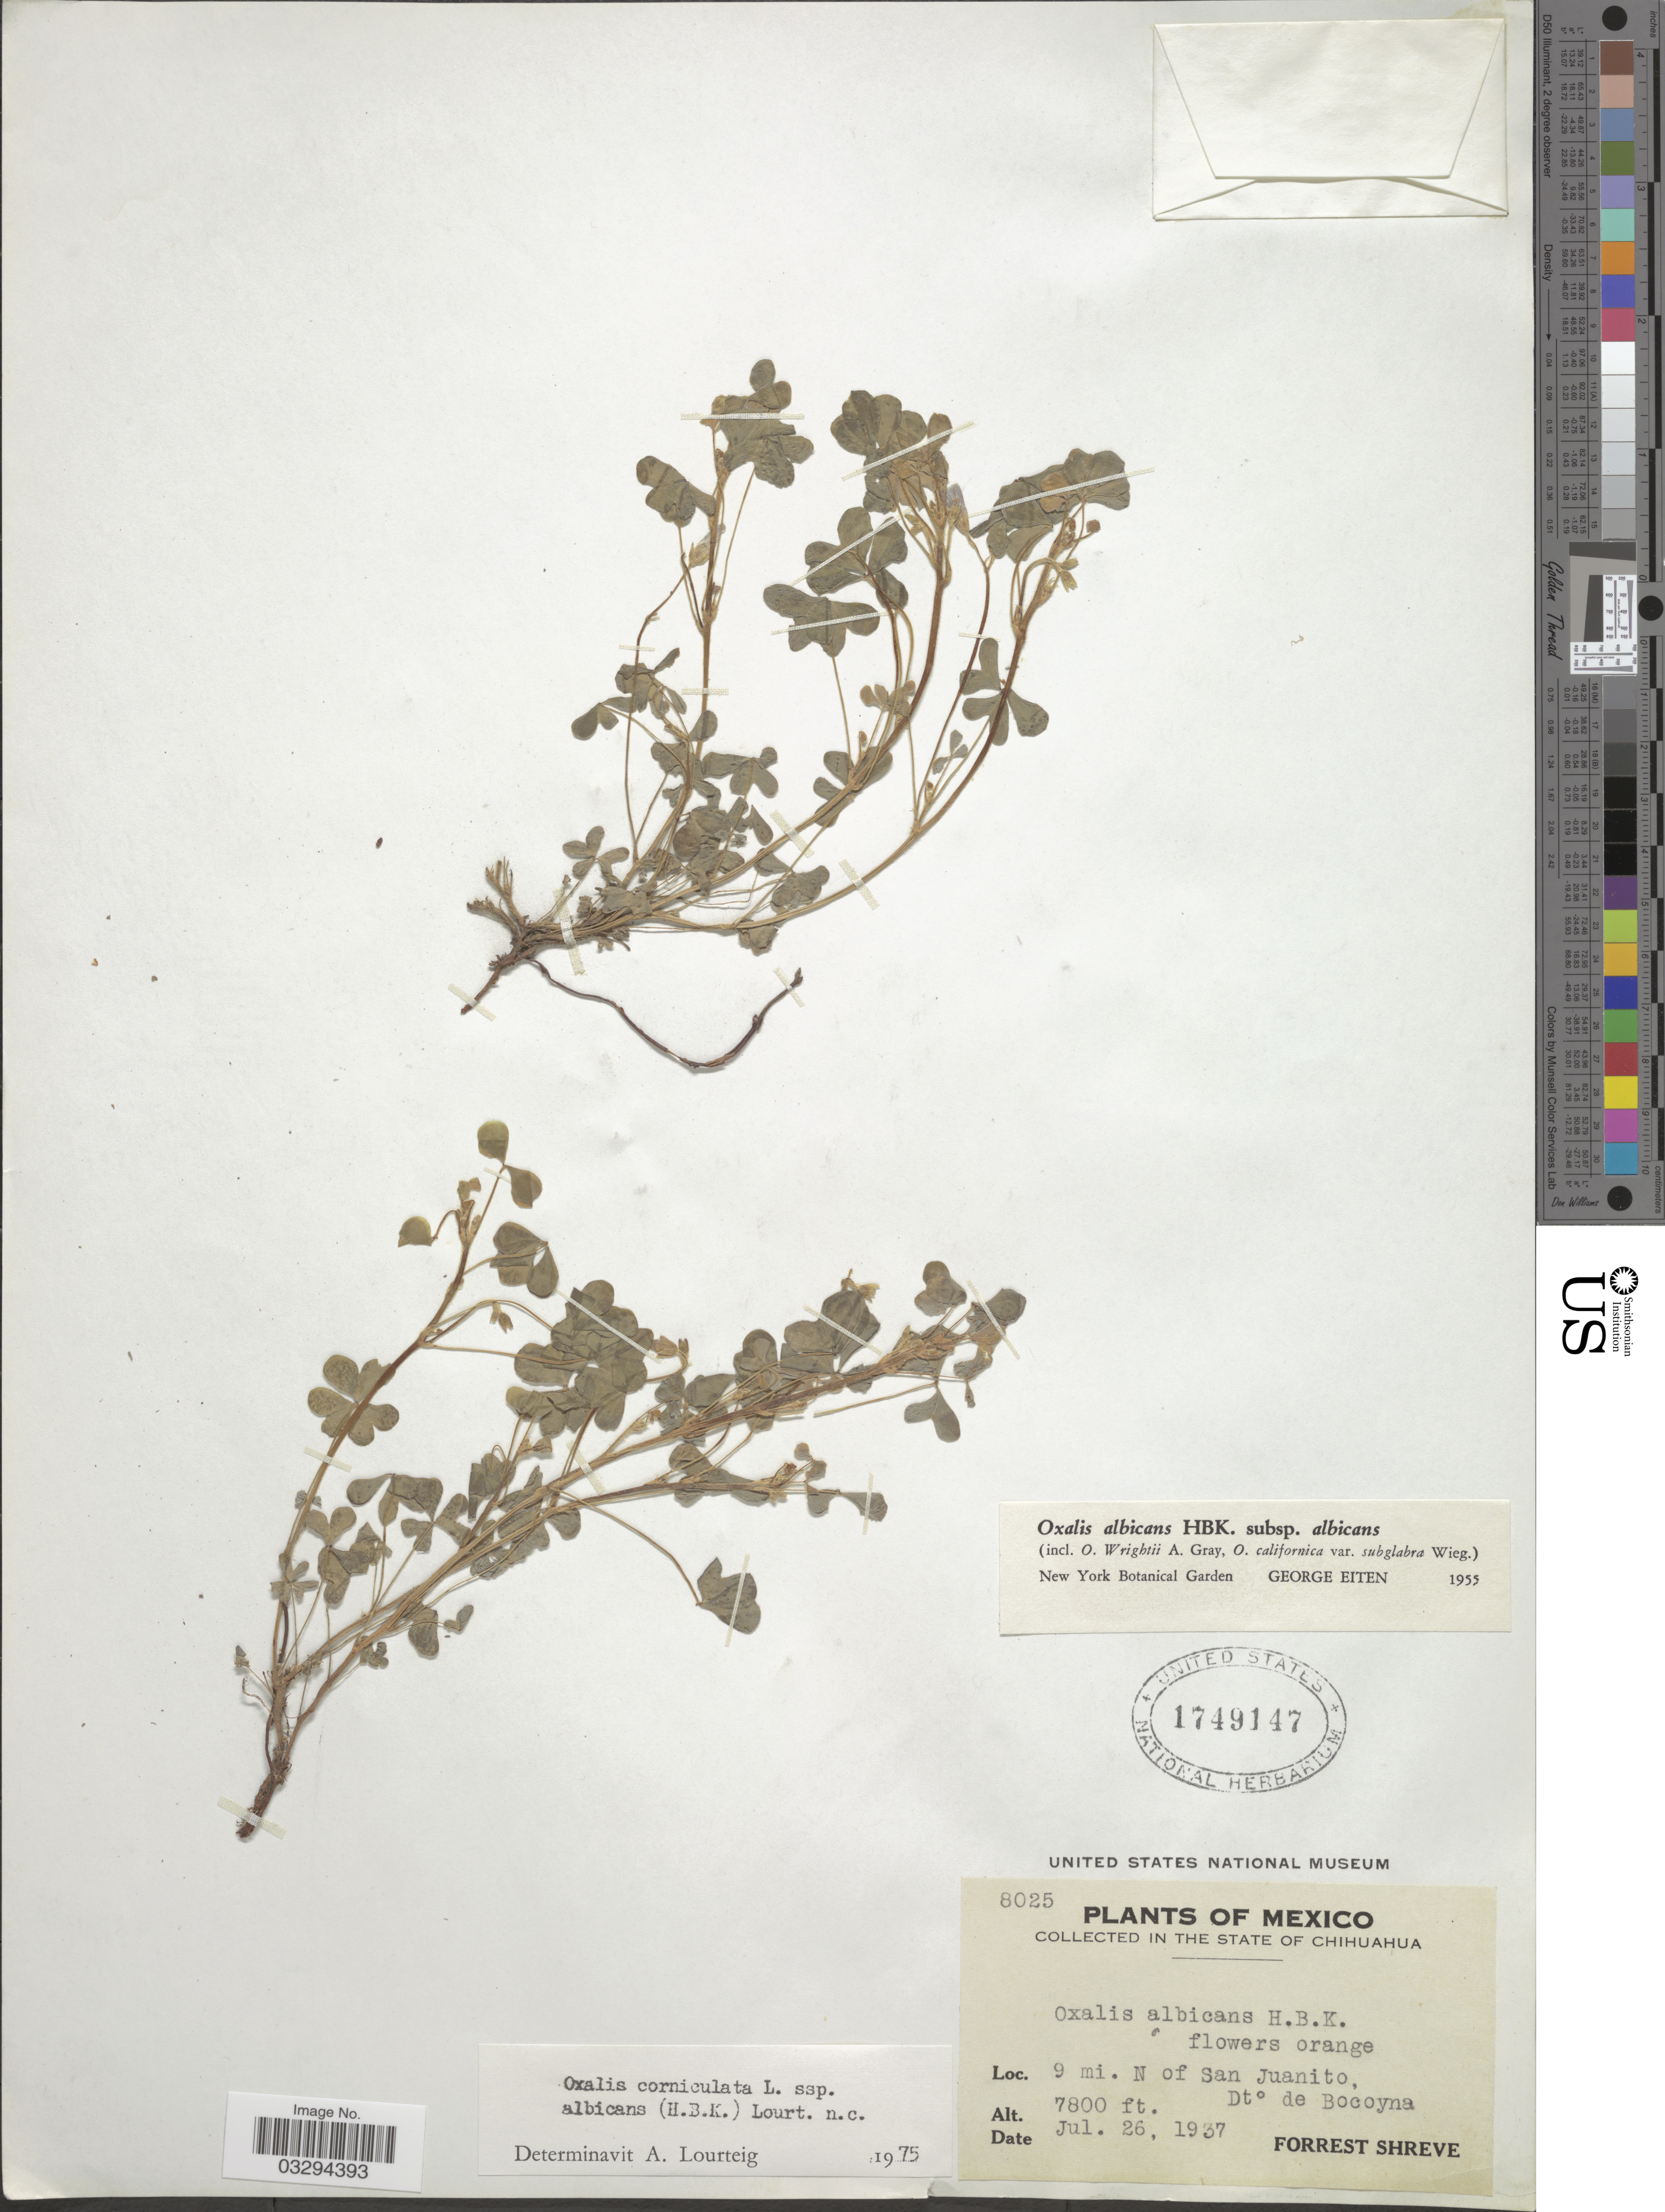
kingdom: Plantae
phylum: Tracheophyta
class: Magnoliopsida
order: Oxalidales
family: Oxalidaceae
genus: Oxalis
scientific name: Oxalis corniculata subsp. albicans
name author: (Kunth) Lourteig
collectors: F. Shreve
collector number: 8025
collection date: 1937-07-26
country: Mexico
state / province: Chihuahua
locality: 9 mi. N of San Juanito, Dt° de Bocoyna.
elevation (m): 2377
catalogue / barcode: US 1749147